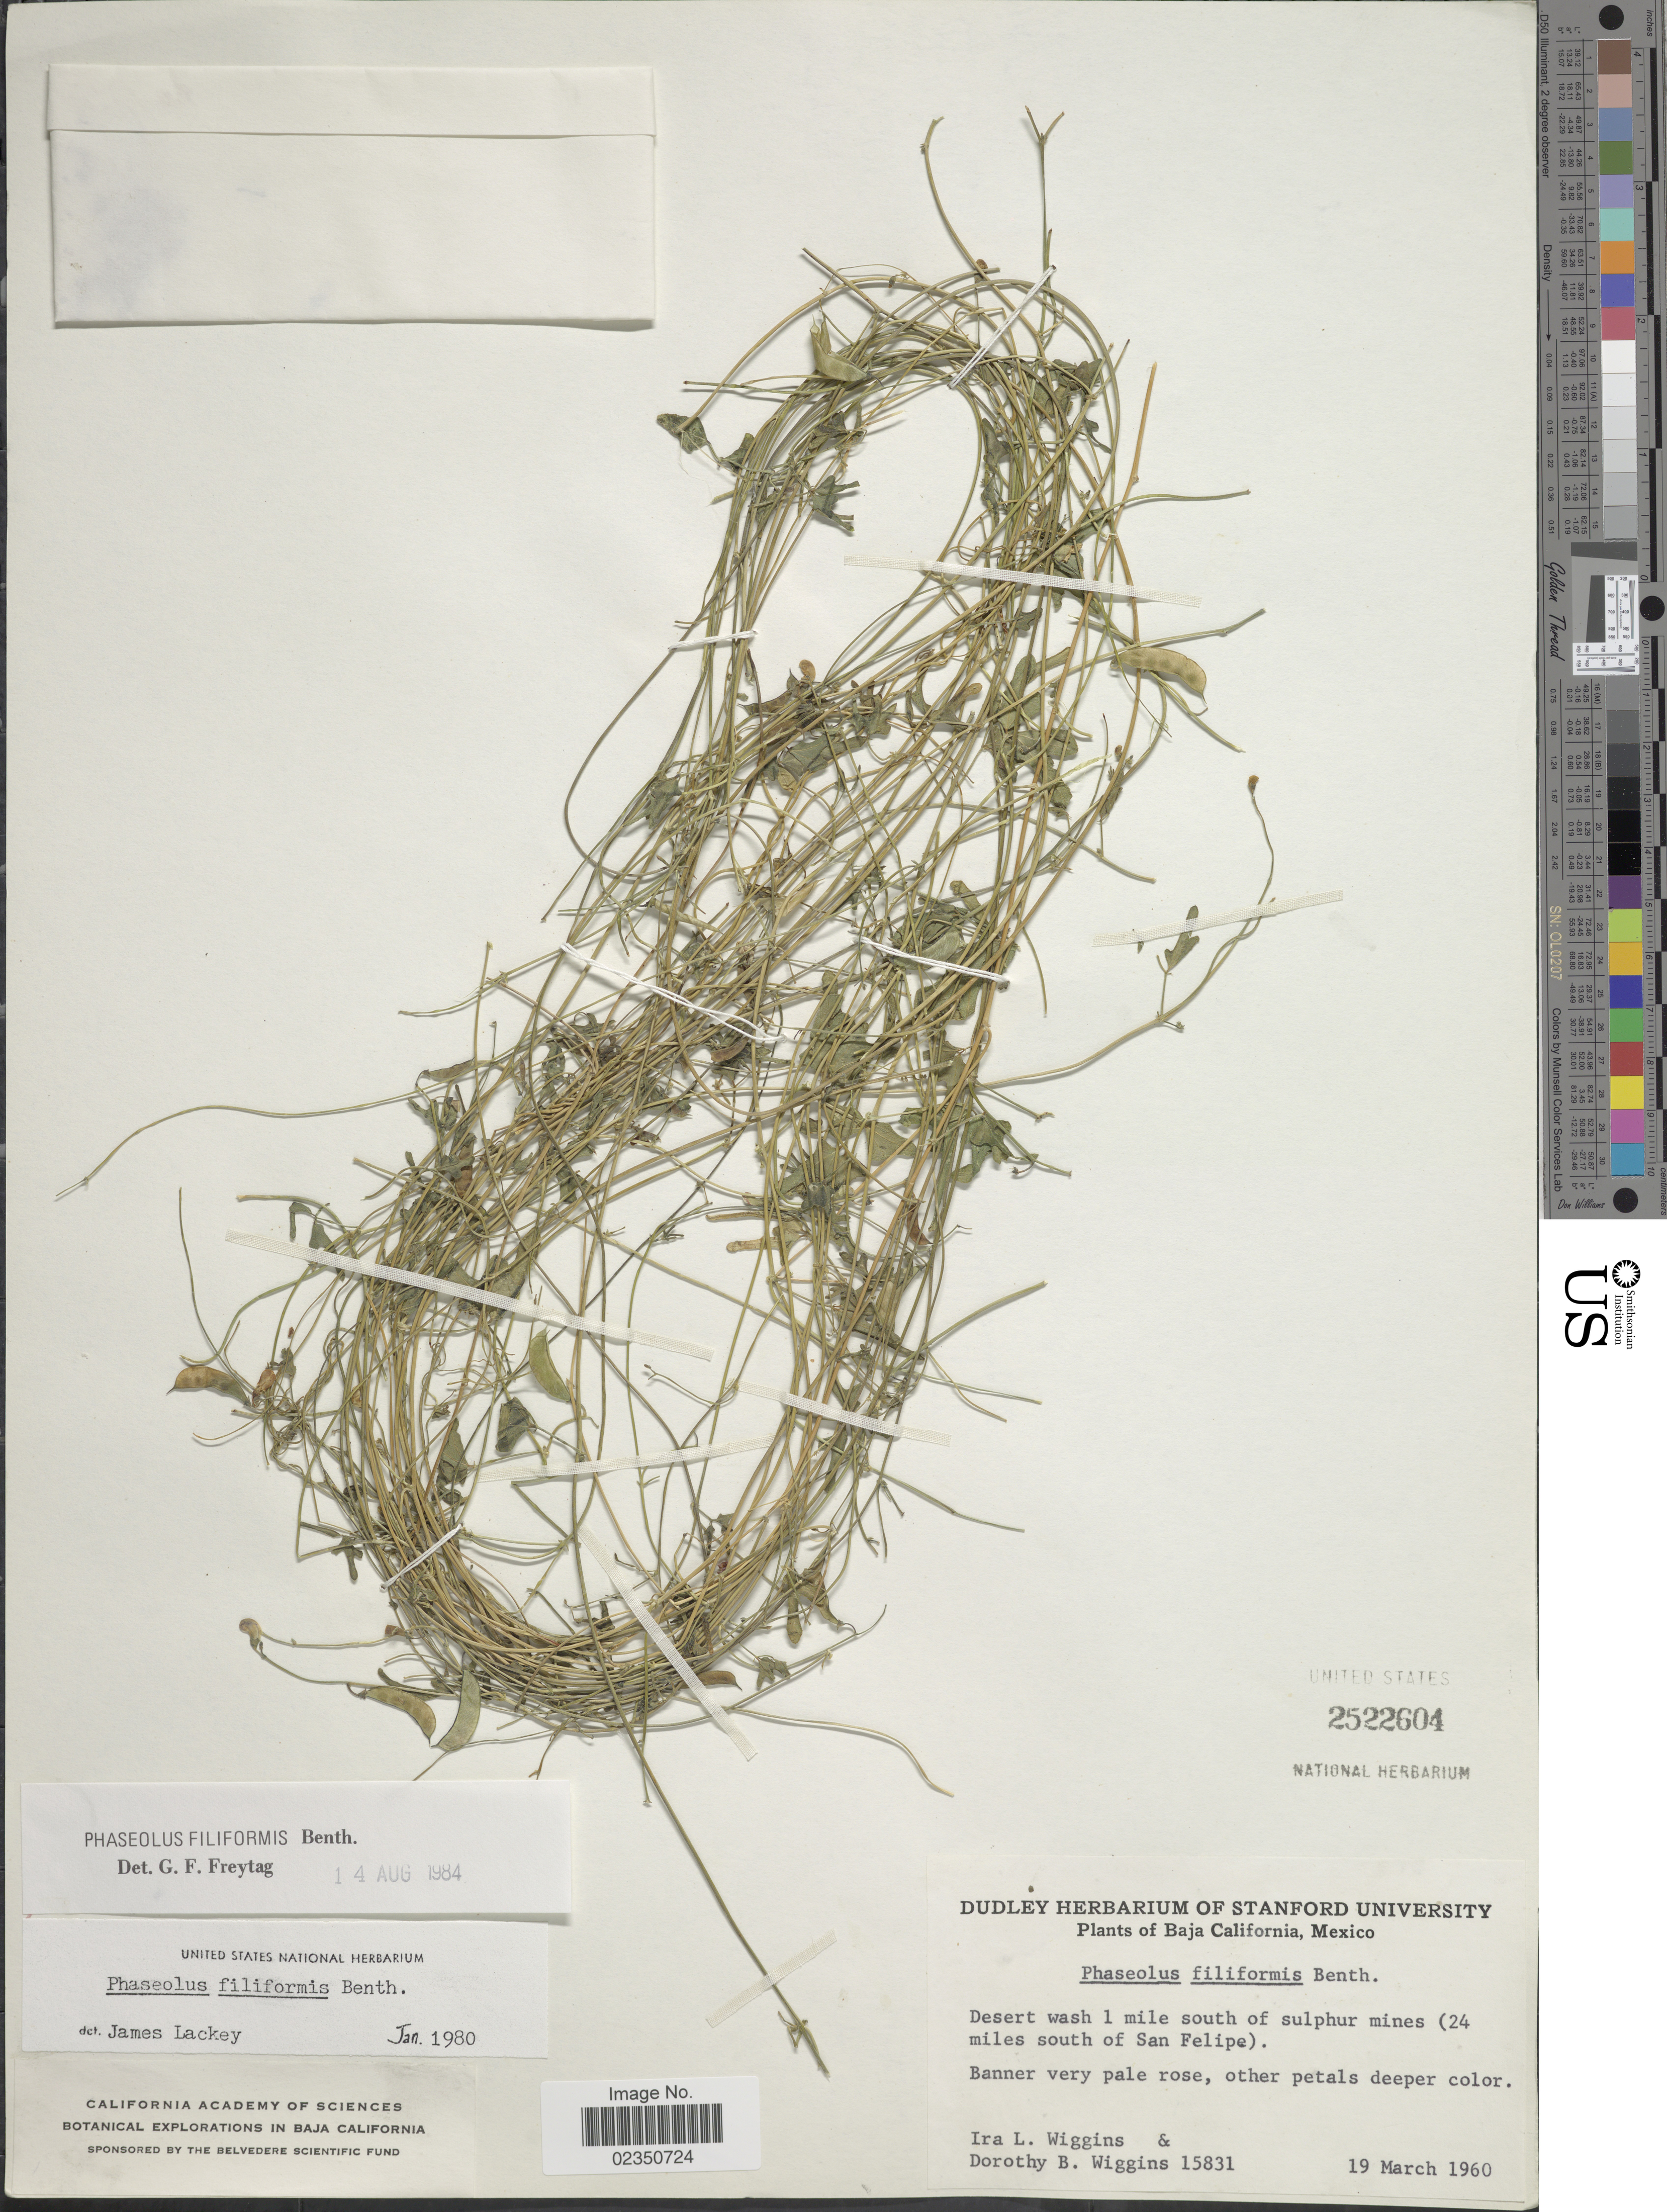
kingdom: Plantae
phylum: Tracheophyta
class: Magnoliopsida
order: Fabales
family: Fabaceae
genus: Phaseolus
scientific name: Phaseolus filiformis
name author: Benth.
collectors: I. L. Wiggins & D. B. Wiggins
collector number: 15831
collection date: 1960-03-19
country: Mexico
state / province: Baja California Norte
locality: Desert wash 1 mile south of sulphur mines (24 miles south of San Felipe)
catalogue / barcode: US 2522604